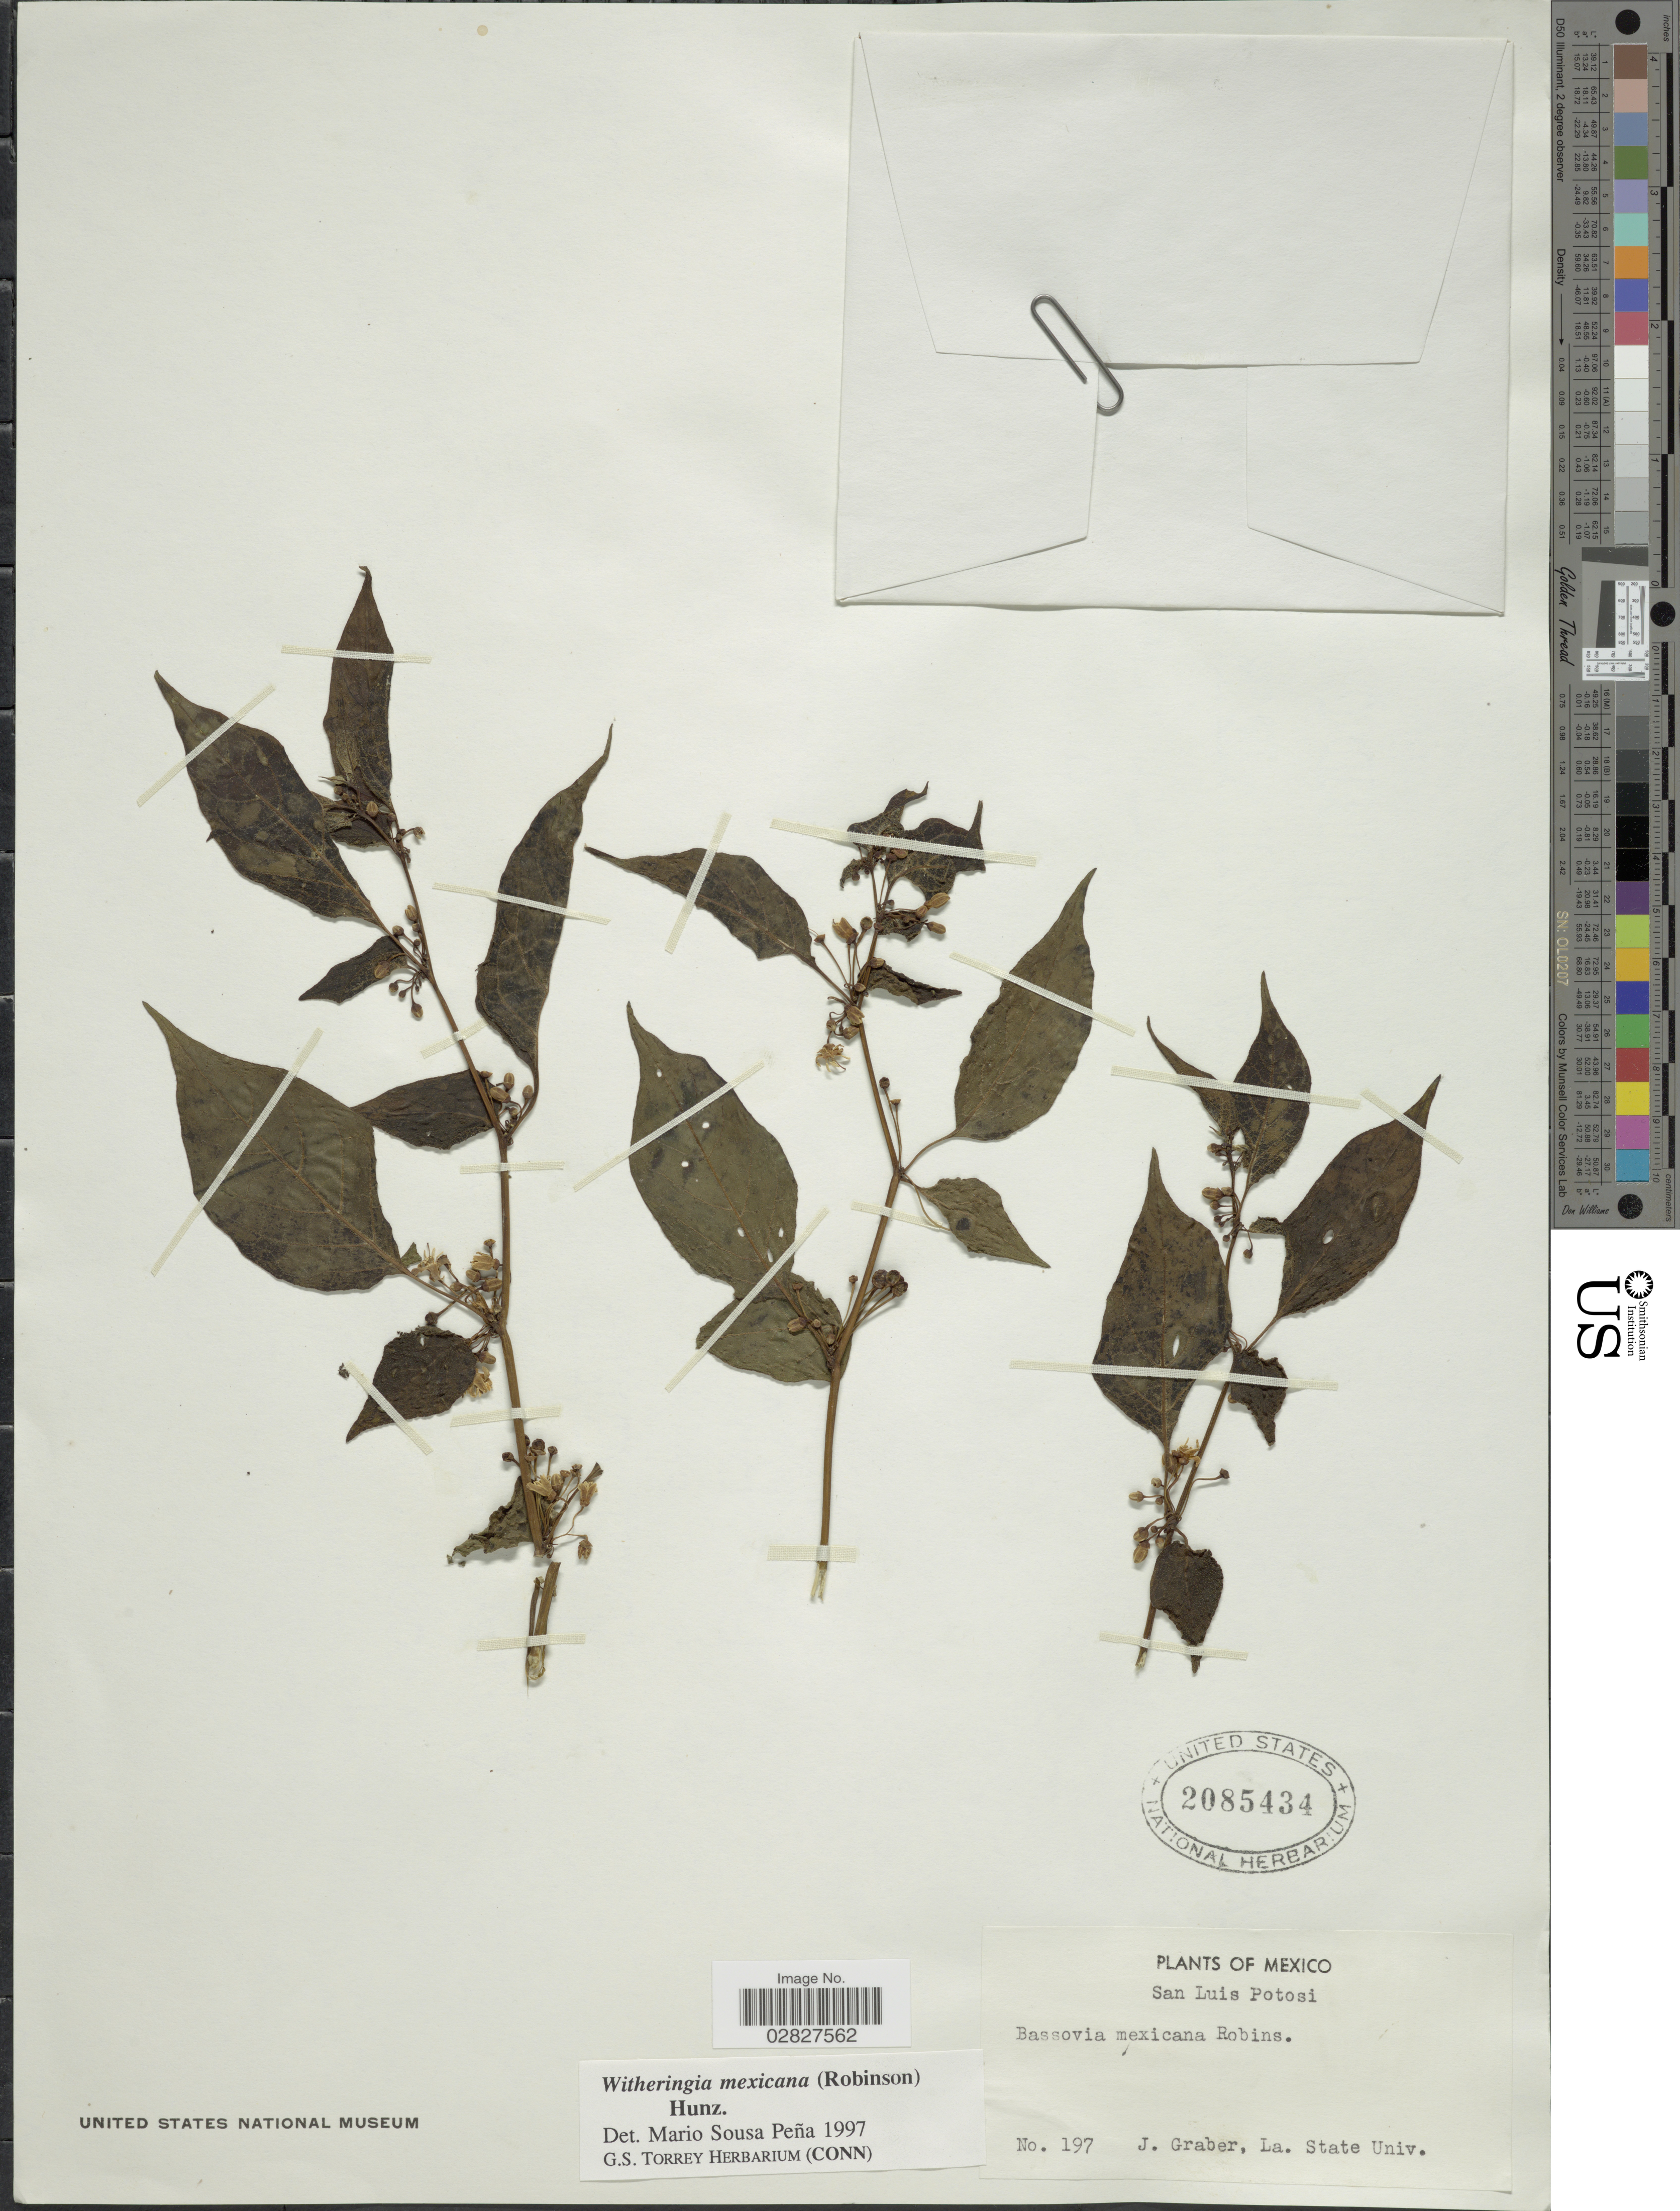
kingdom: Plantae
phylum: Tracheophyta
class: Magnoliopsida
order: Solanales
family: Solanaceae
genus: Witheringia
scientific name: Witheringia mexicana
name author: (B.L. Rob.) Hunz.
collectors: J. Graber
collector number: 197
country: Mexico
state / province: San Luis Potosí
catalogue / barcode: US 2085434